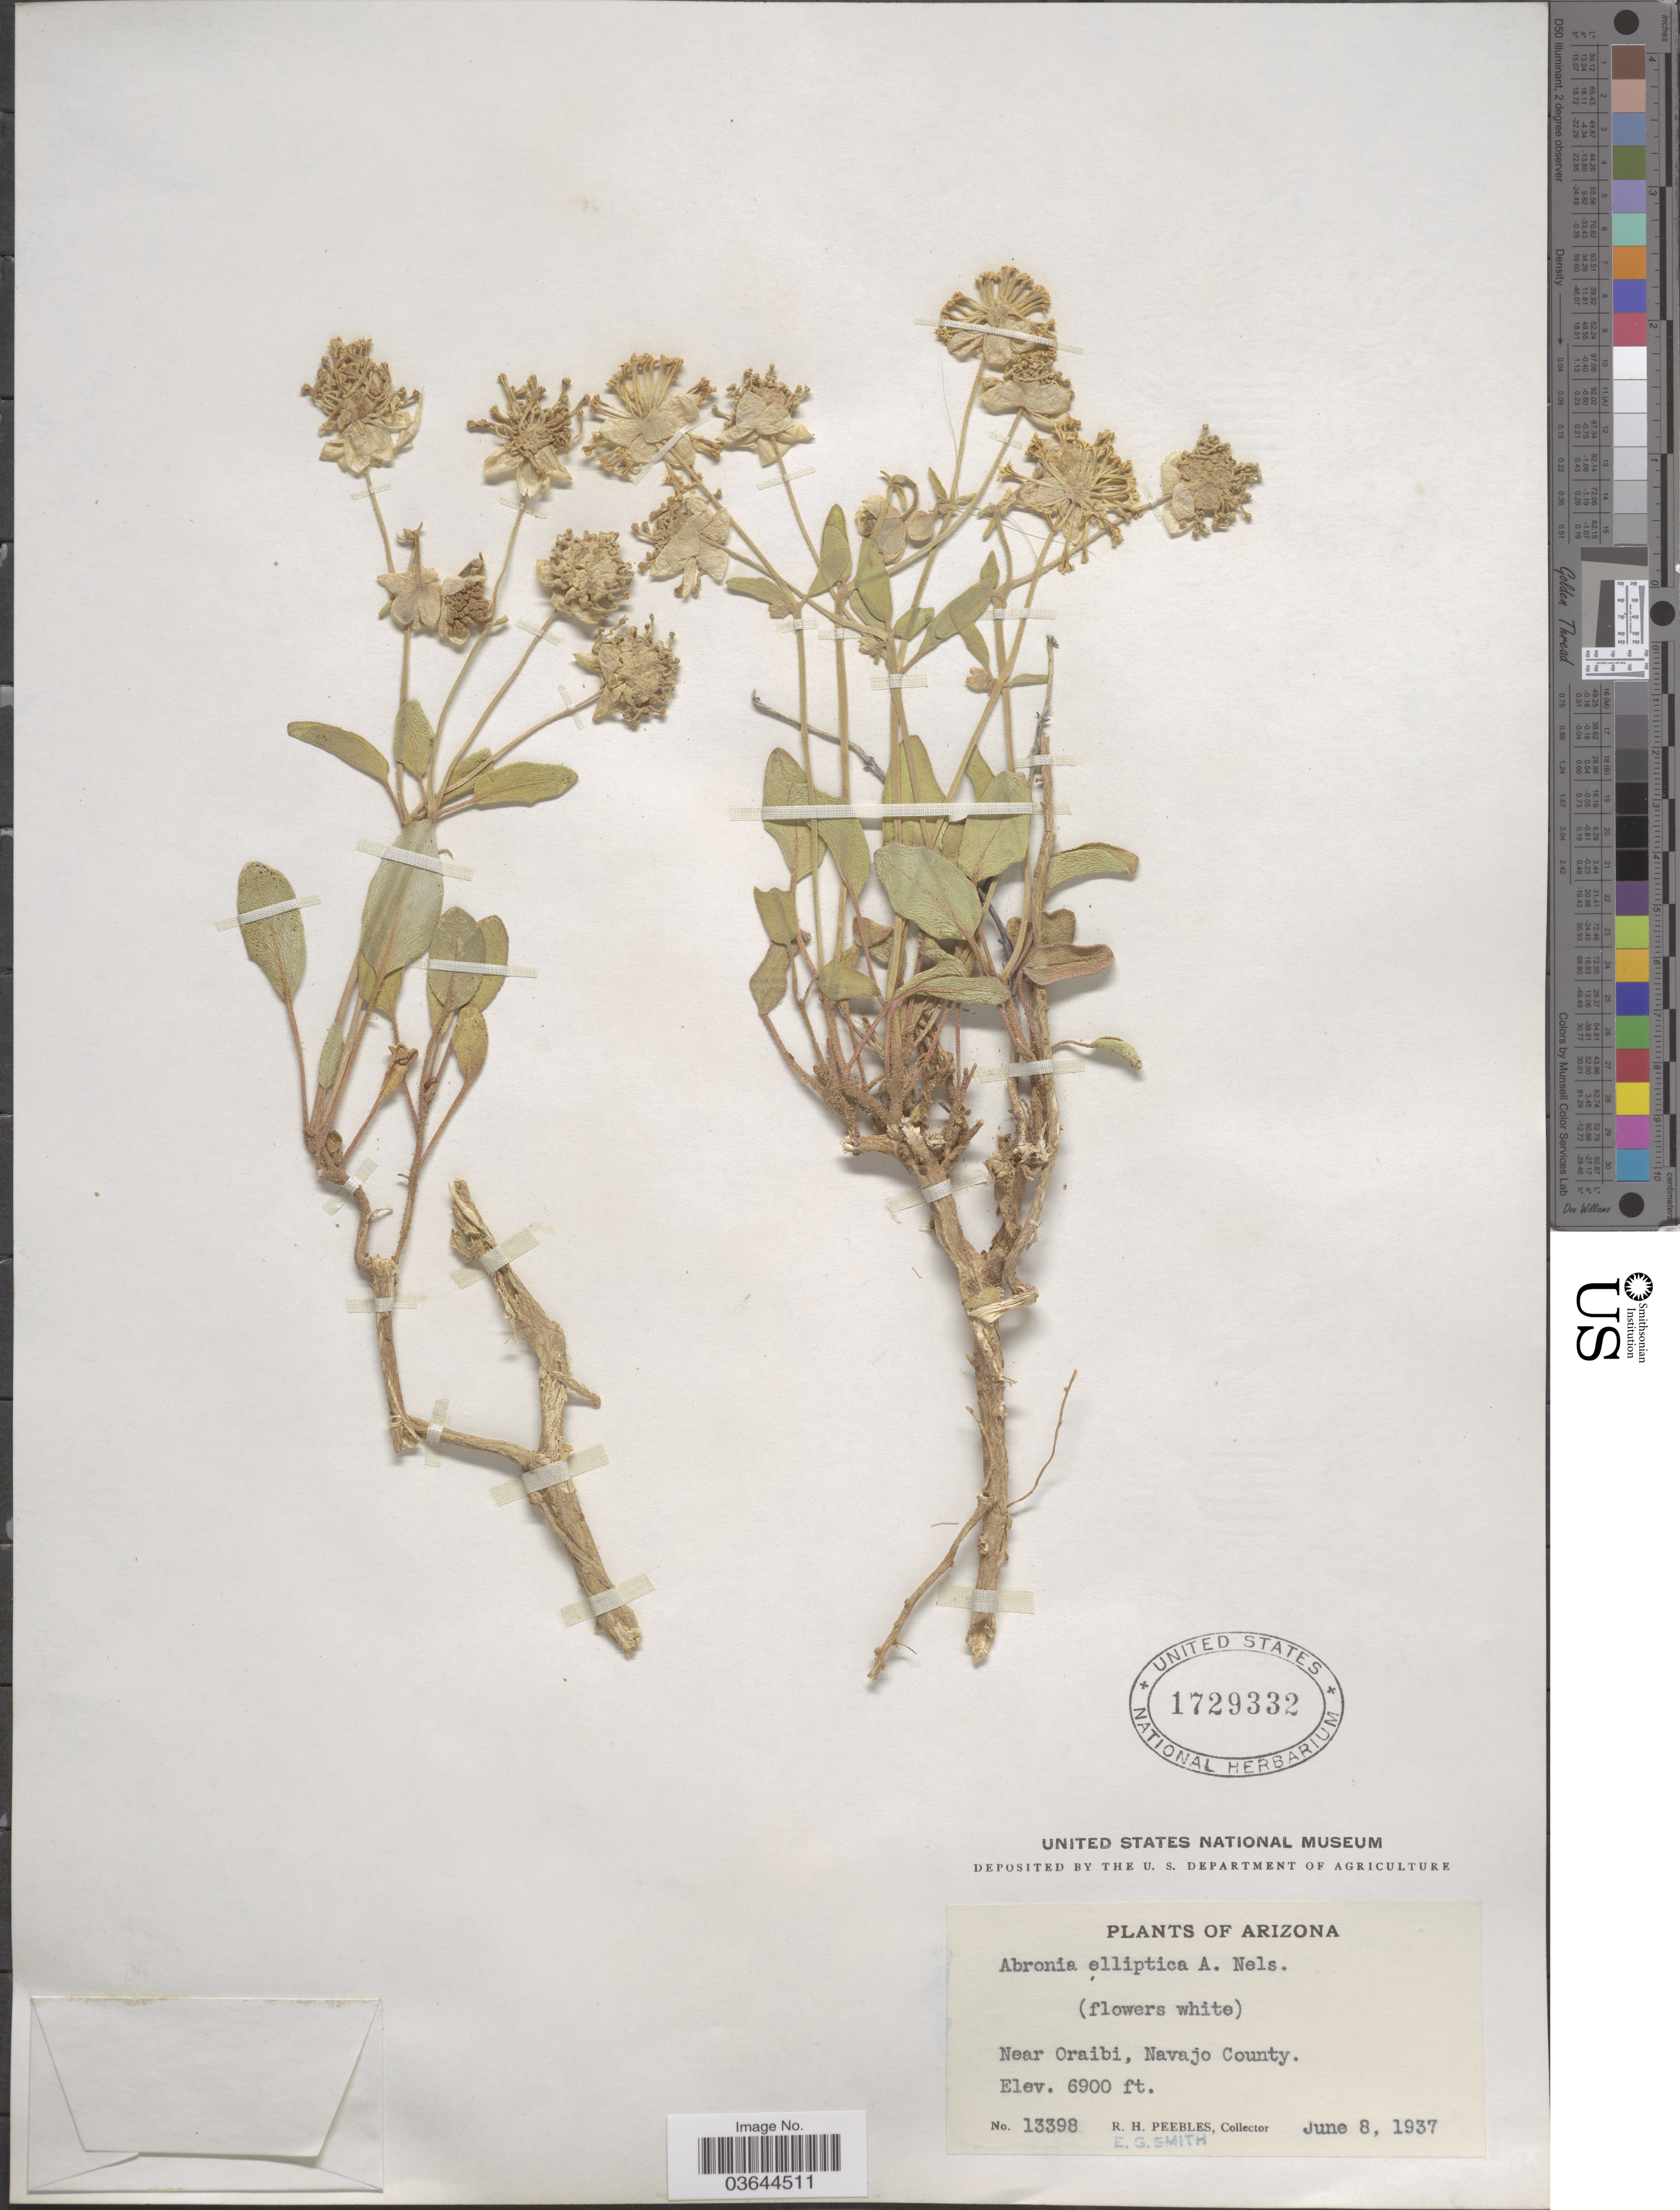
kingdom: Plantae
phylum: Tracheophyta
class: Magnoliopsida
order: Caryophyllales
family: Nyctaginaceae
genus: Abronia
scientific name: Abronia elliptica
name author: A. Nelson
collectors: R. H. Peebles & E. G. Smith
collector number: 13398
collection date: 1937-06-08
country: United States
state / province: Arizona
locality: Near Oraibi, Navajo County.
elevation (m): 2103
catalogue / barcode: US 1729332